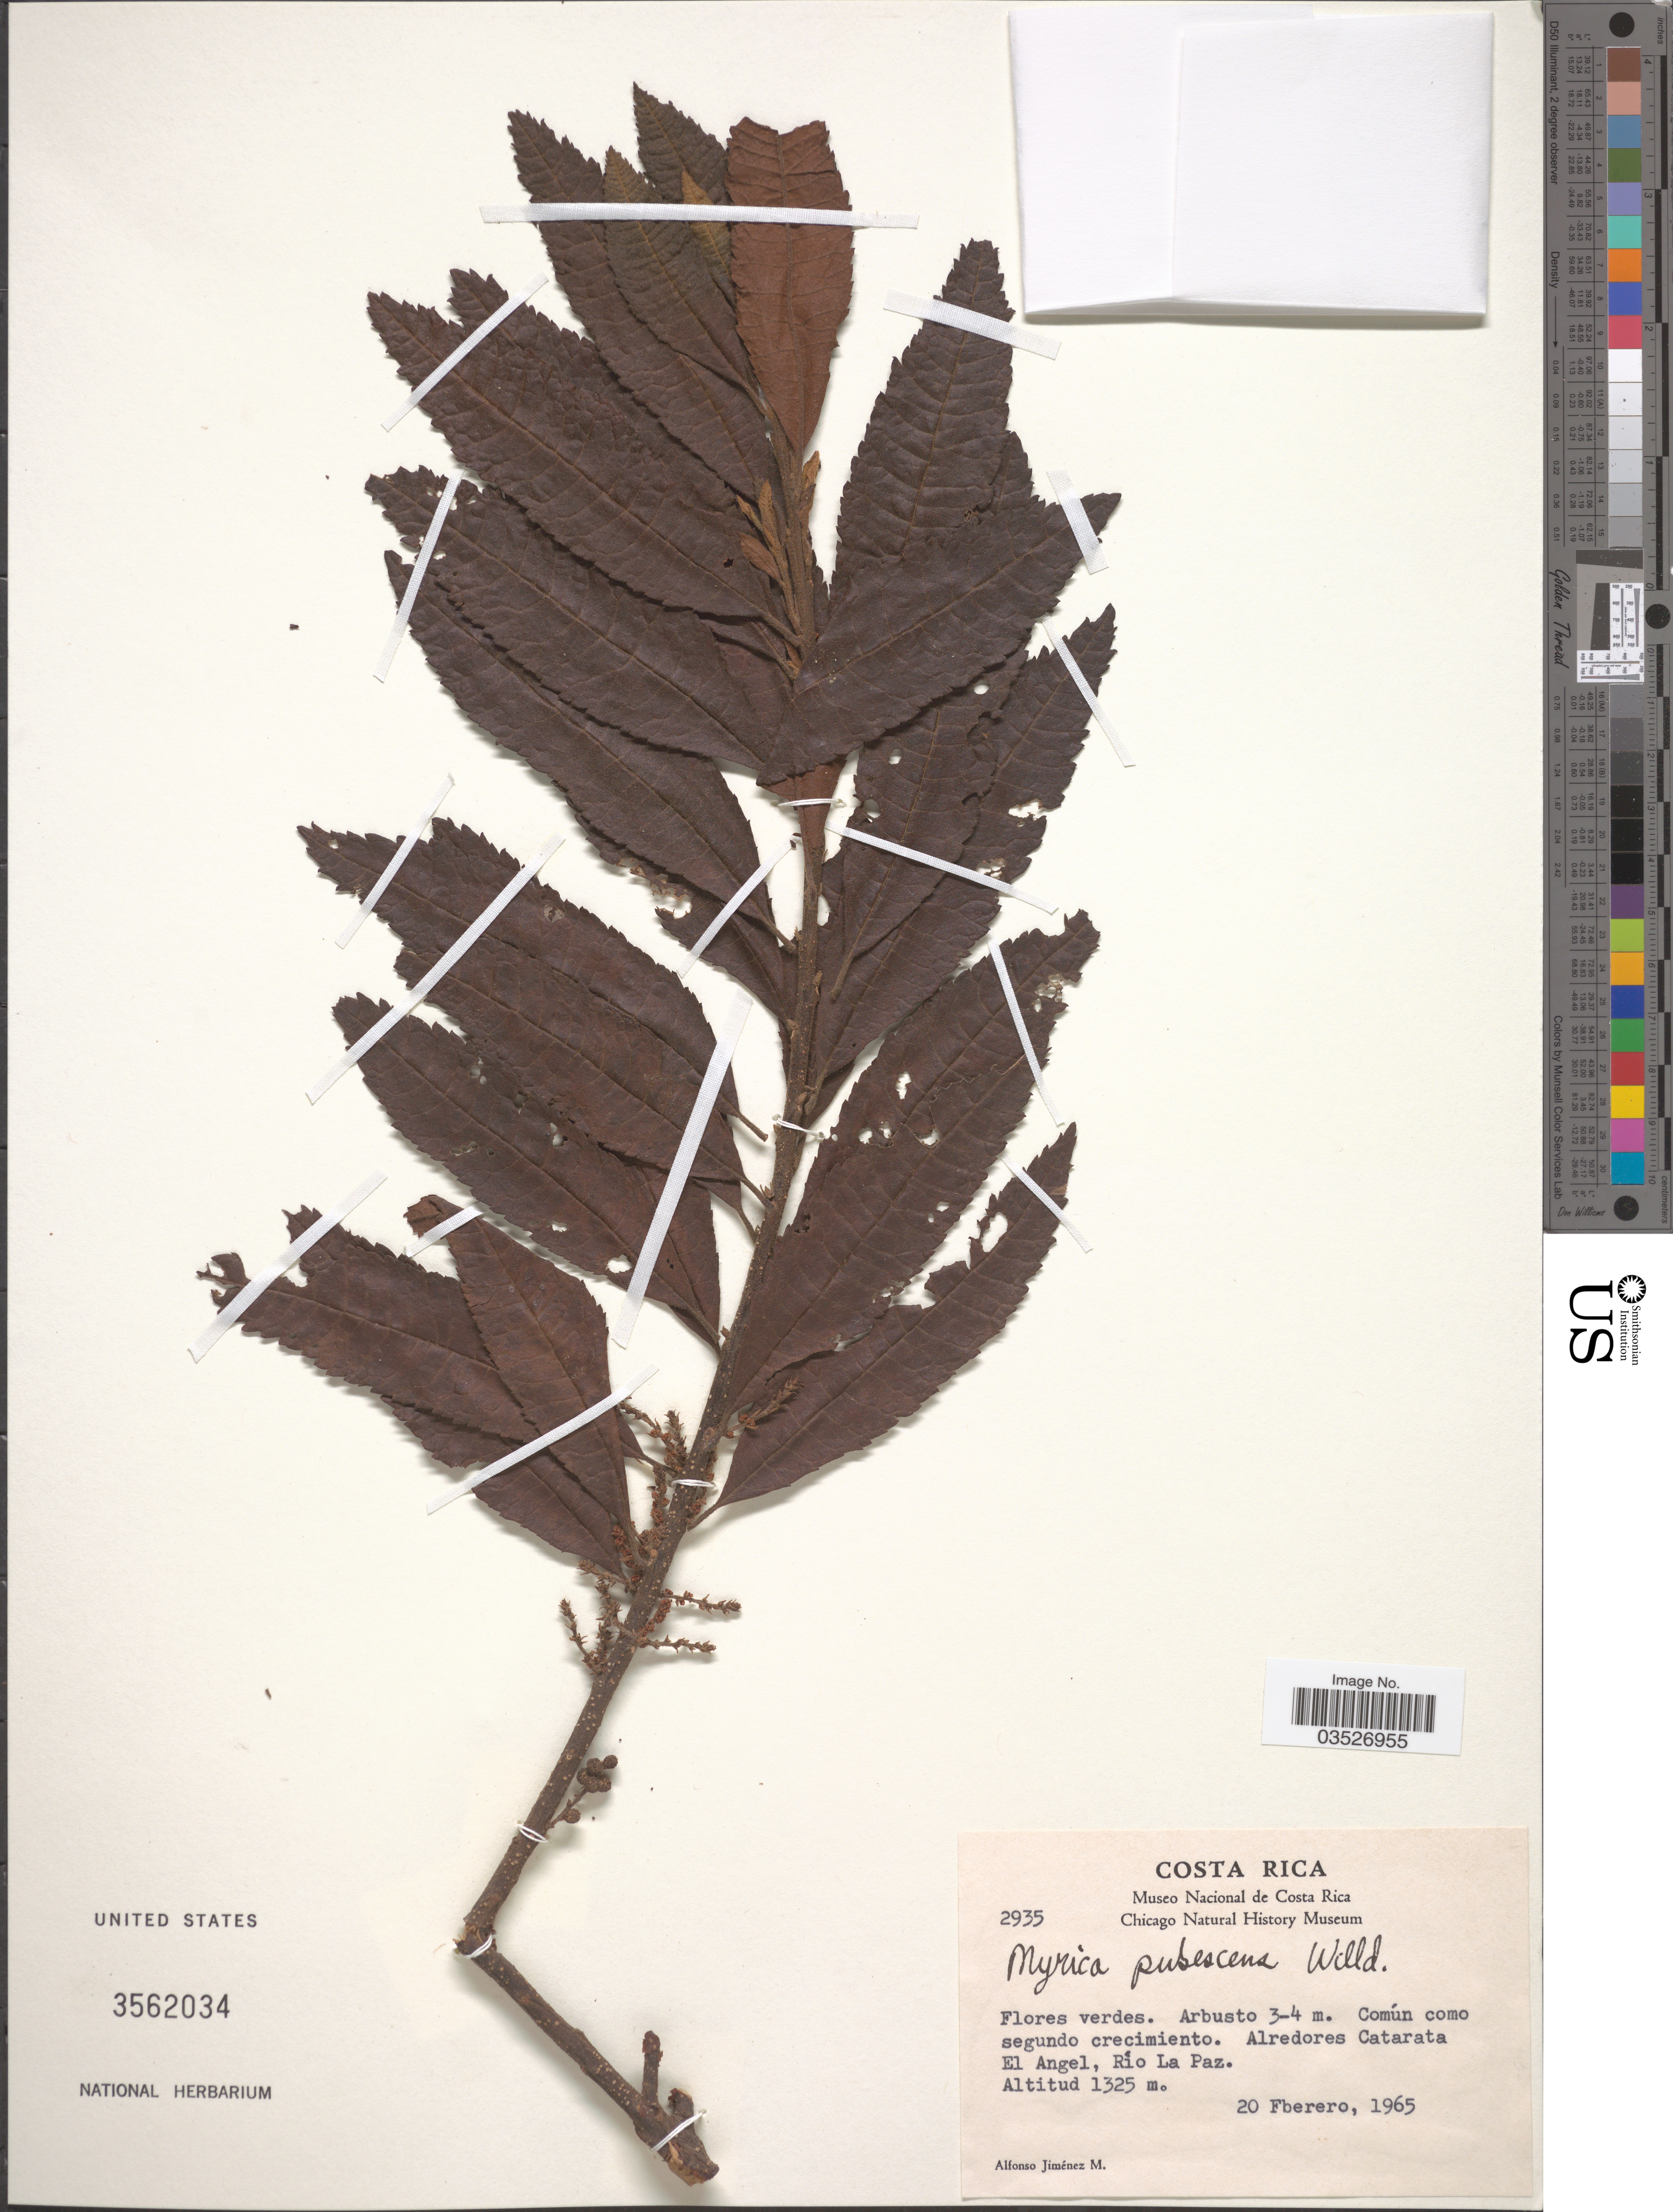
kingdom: Plantae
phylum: Tracheophyta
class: Magnoliopsida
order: Fagales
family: Myricaceae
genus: Myrica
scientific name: Myrica pubescens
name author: Humb. & Bonpl. ex Willd.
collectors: A. Jimenez M.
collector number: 2935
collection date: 1965-02-20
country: El Salvador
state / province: La Paz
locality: Alrededores Catarata El Angel, Río La Paz.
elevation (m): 1325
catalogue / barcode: US 3562034